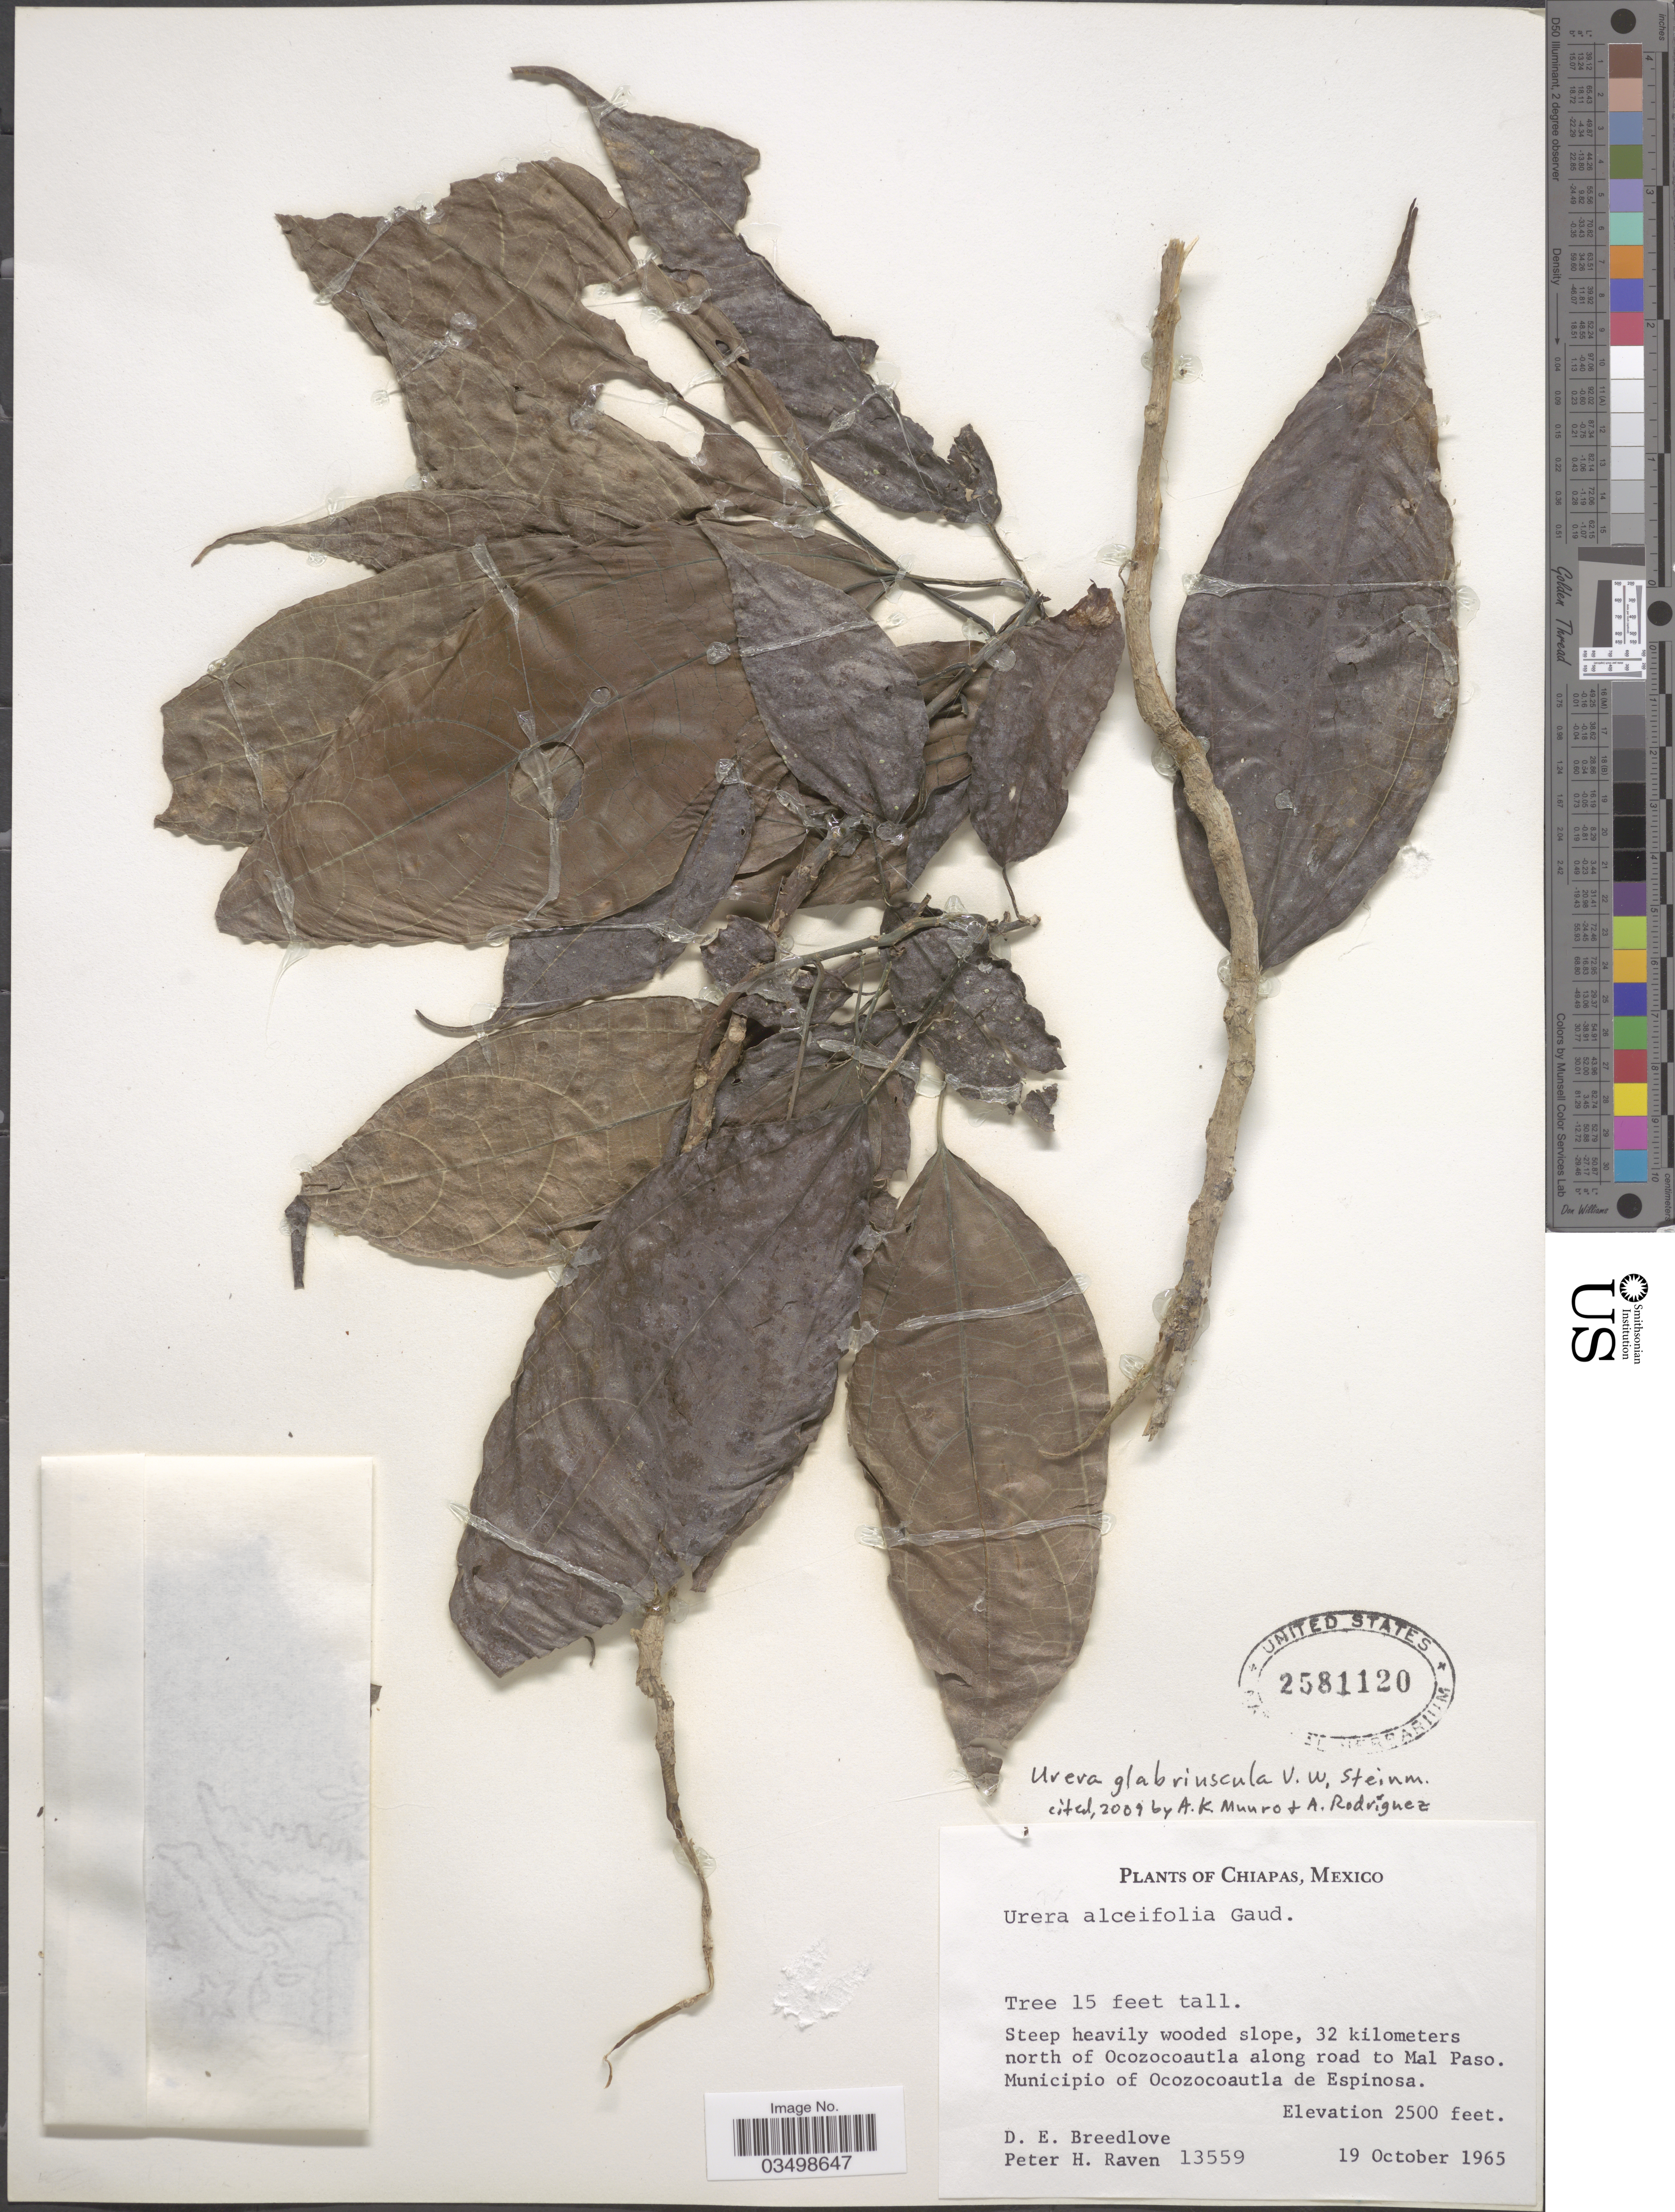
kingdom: Plantae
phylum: Tracheophyta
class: Magnoliopsida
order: Rosales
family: Urticaceae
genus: Urera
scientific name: Urera glabriuscula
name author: V.W. Steinm.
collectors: D. E. Breedlove & P. Raven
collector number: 13559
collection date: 1965-10-19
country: Mexico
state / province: Chiapas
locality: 32 kilometers north of Ocozocoautla along road to Mal Paso. Municipio of Ocozocoautla de Espinosa.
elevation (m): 762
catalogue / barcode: US 2581120